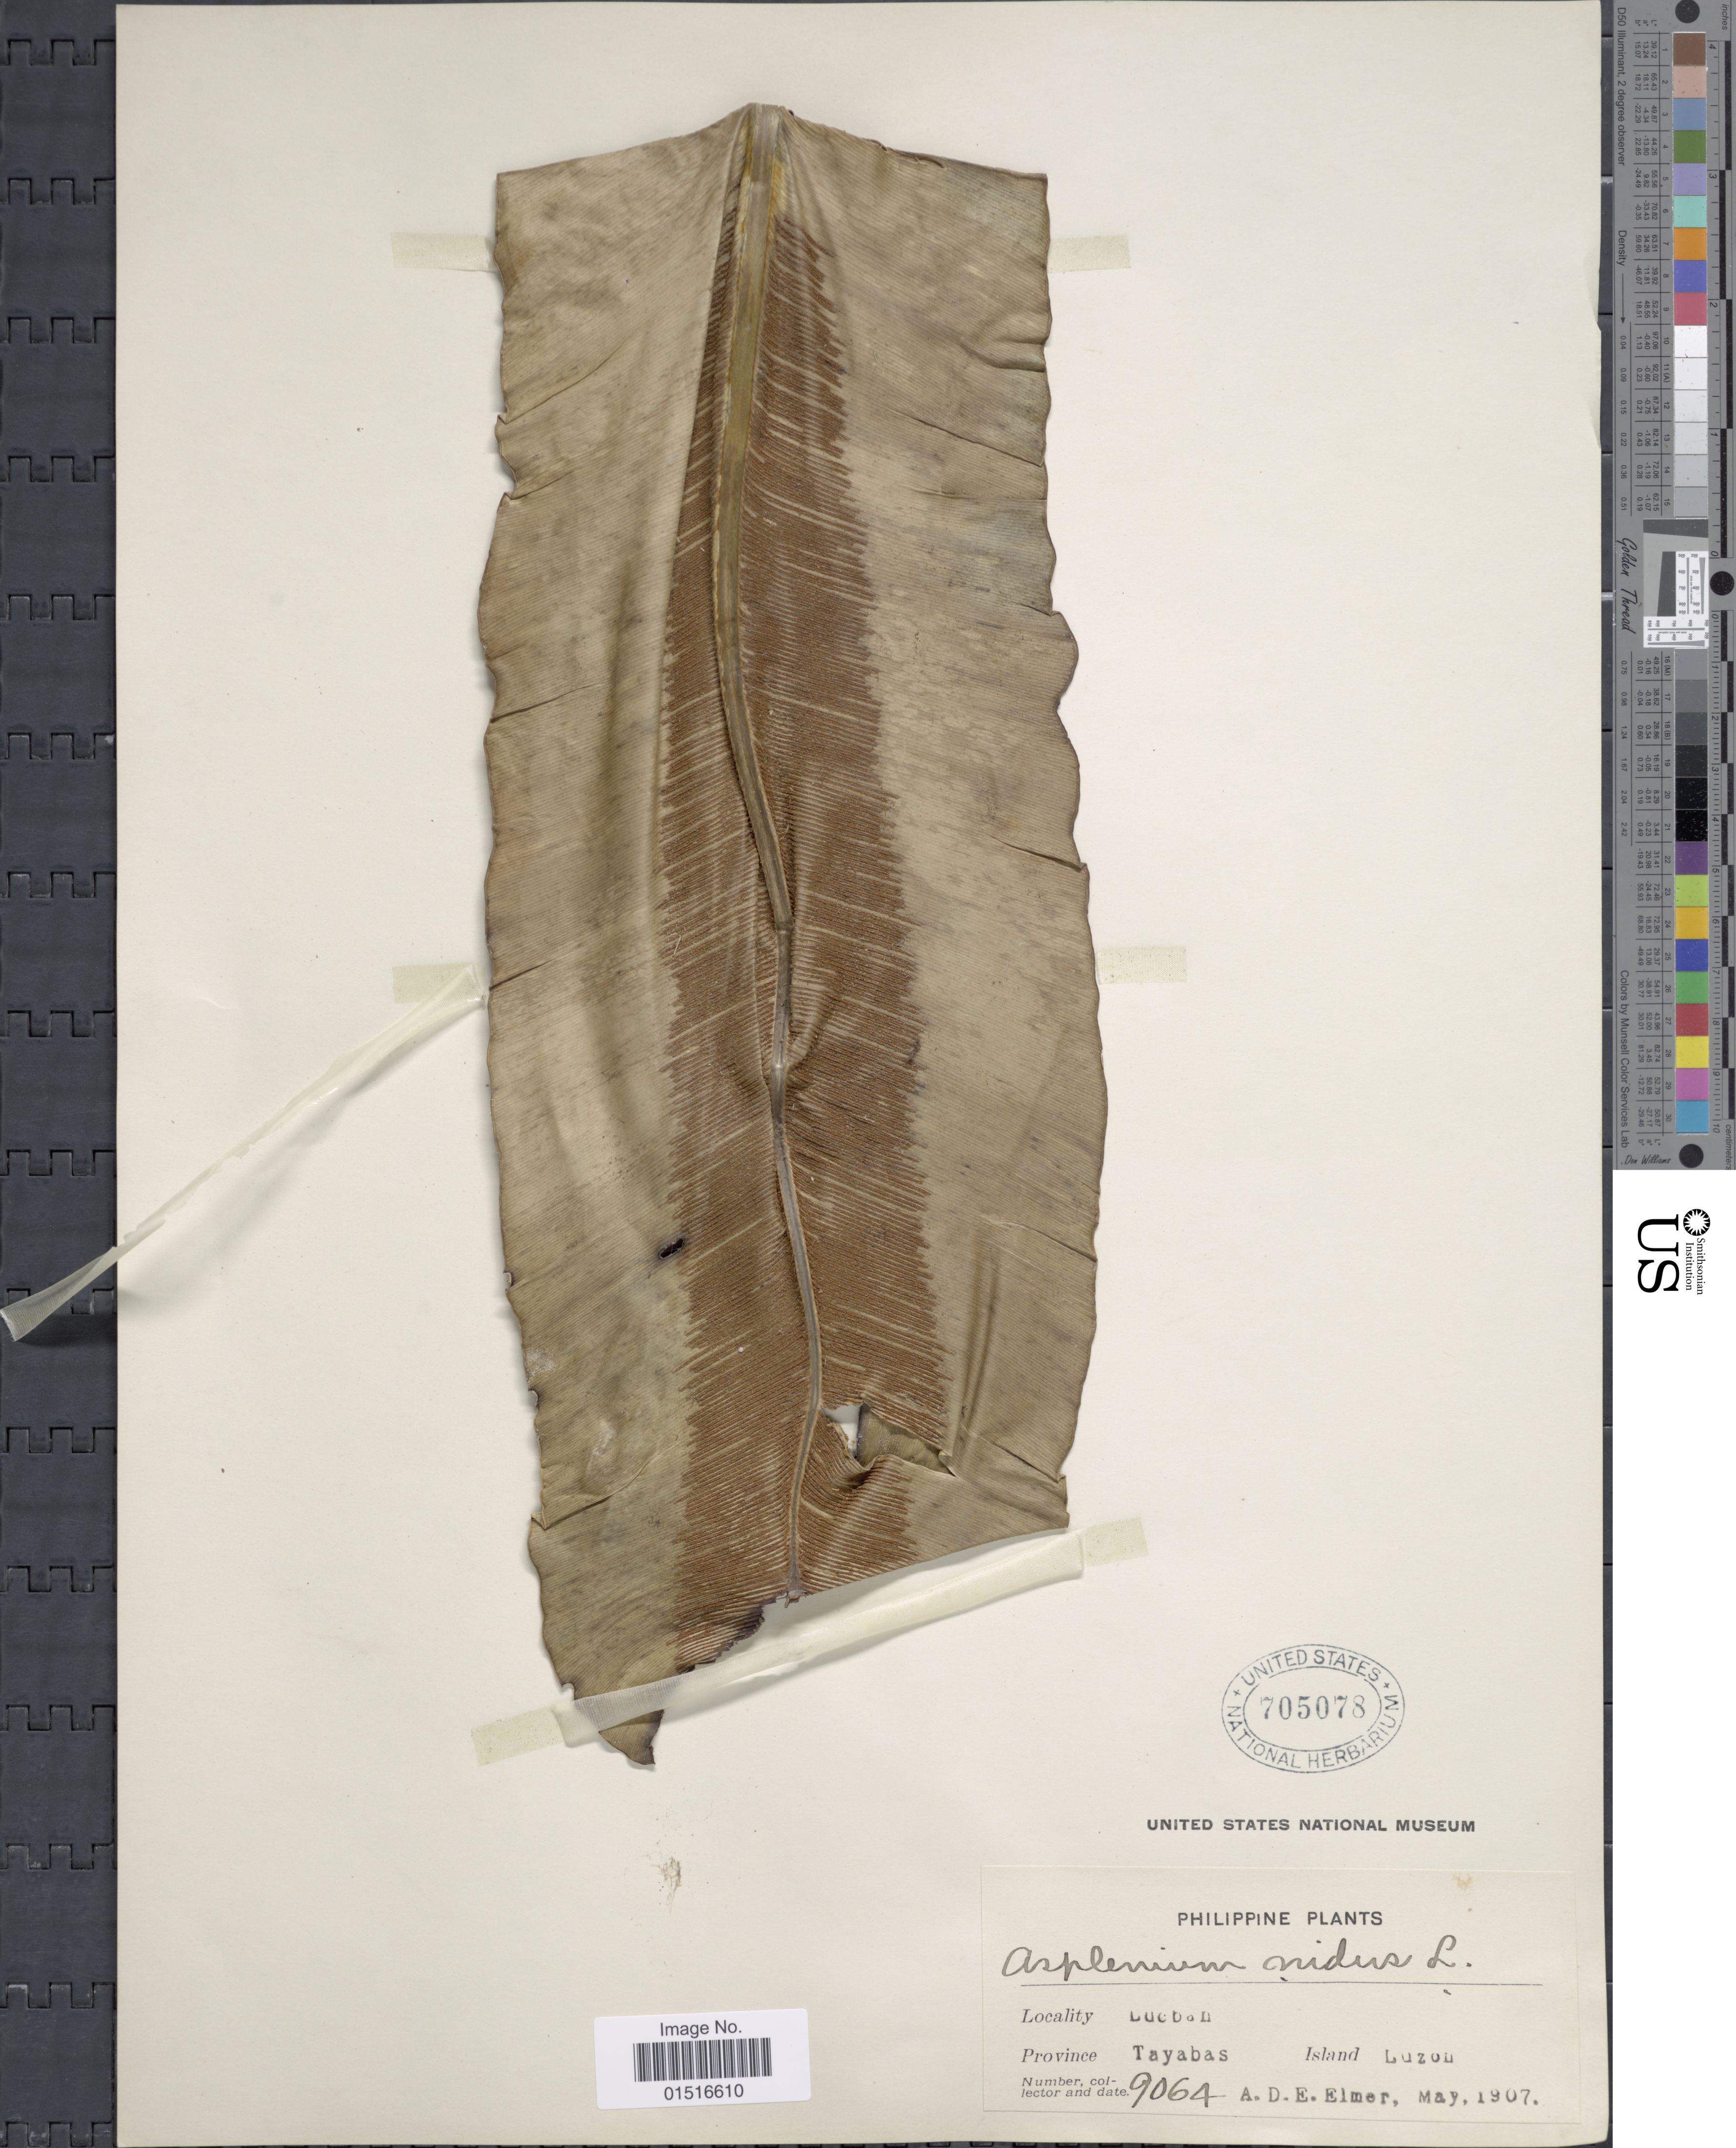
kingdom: Plantae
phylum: Tracheophyta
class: Polypodiopsida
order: Polypodiales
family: Aspleniaceae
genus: Asplenium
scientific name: Asplenium nidus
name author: L.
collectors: A. D. E. Elmer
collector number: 9064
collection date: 1907-05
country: Philippines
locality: Lucban, Province Tayabas, Island Luzon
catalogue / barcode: US 705078